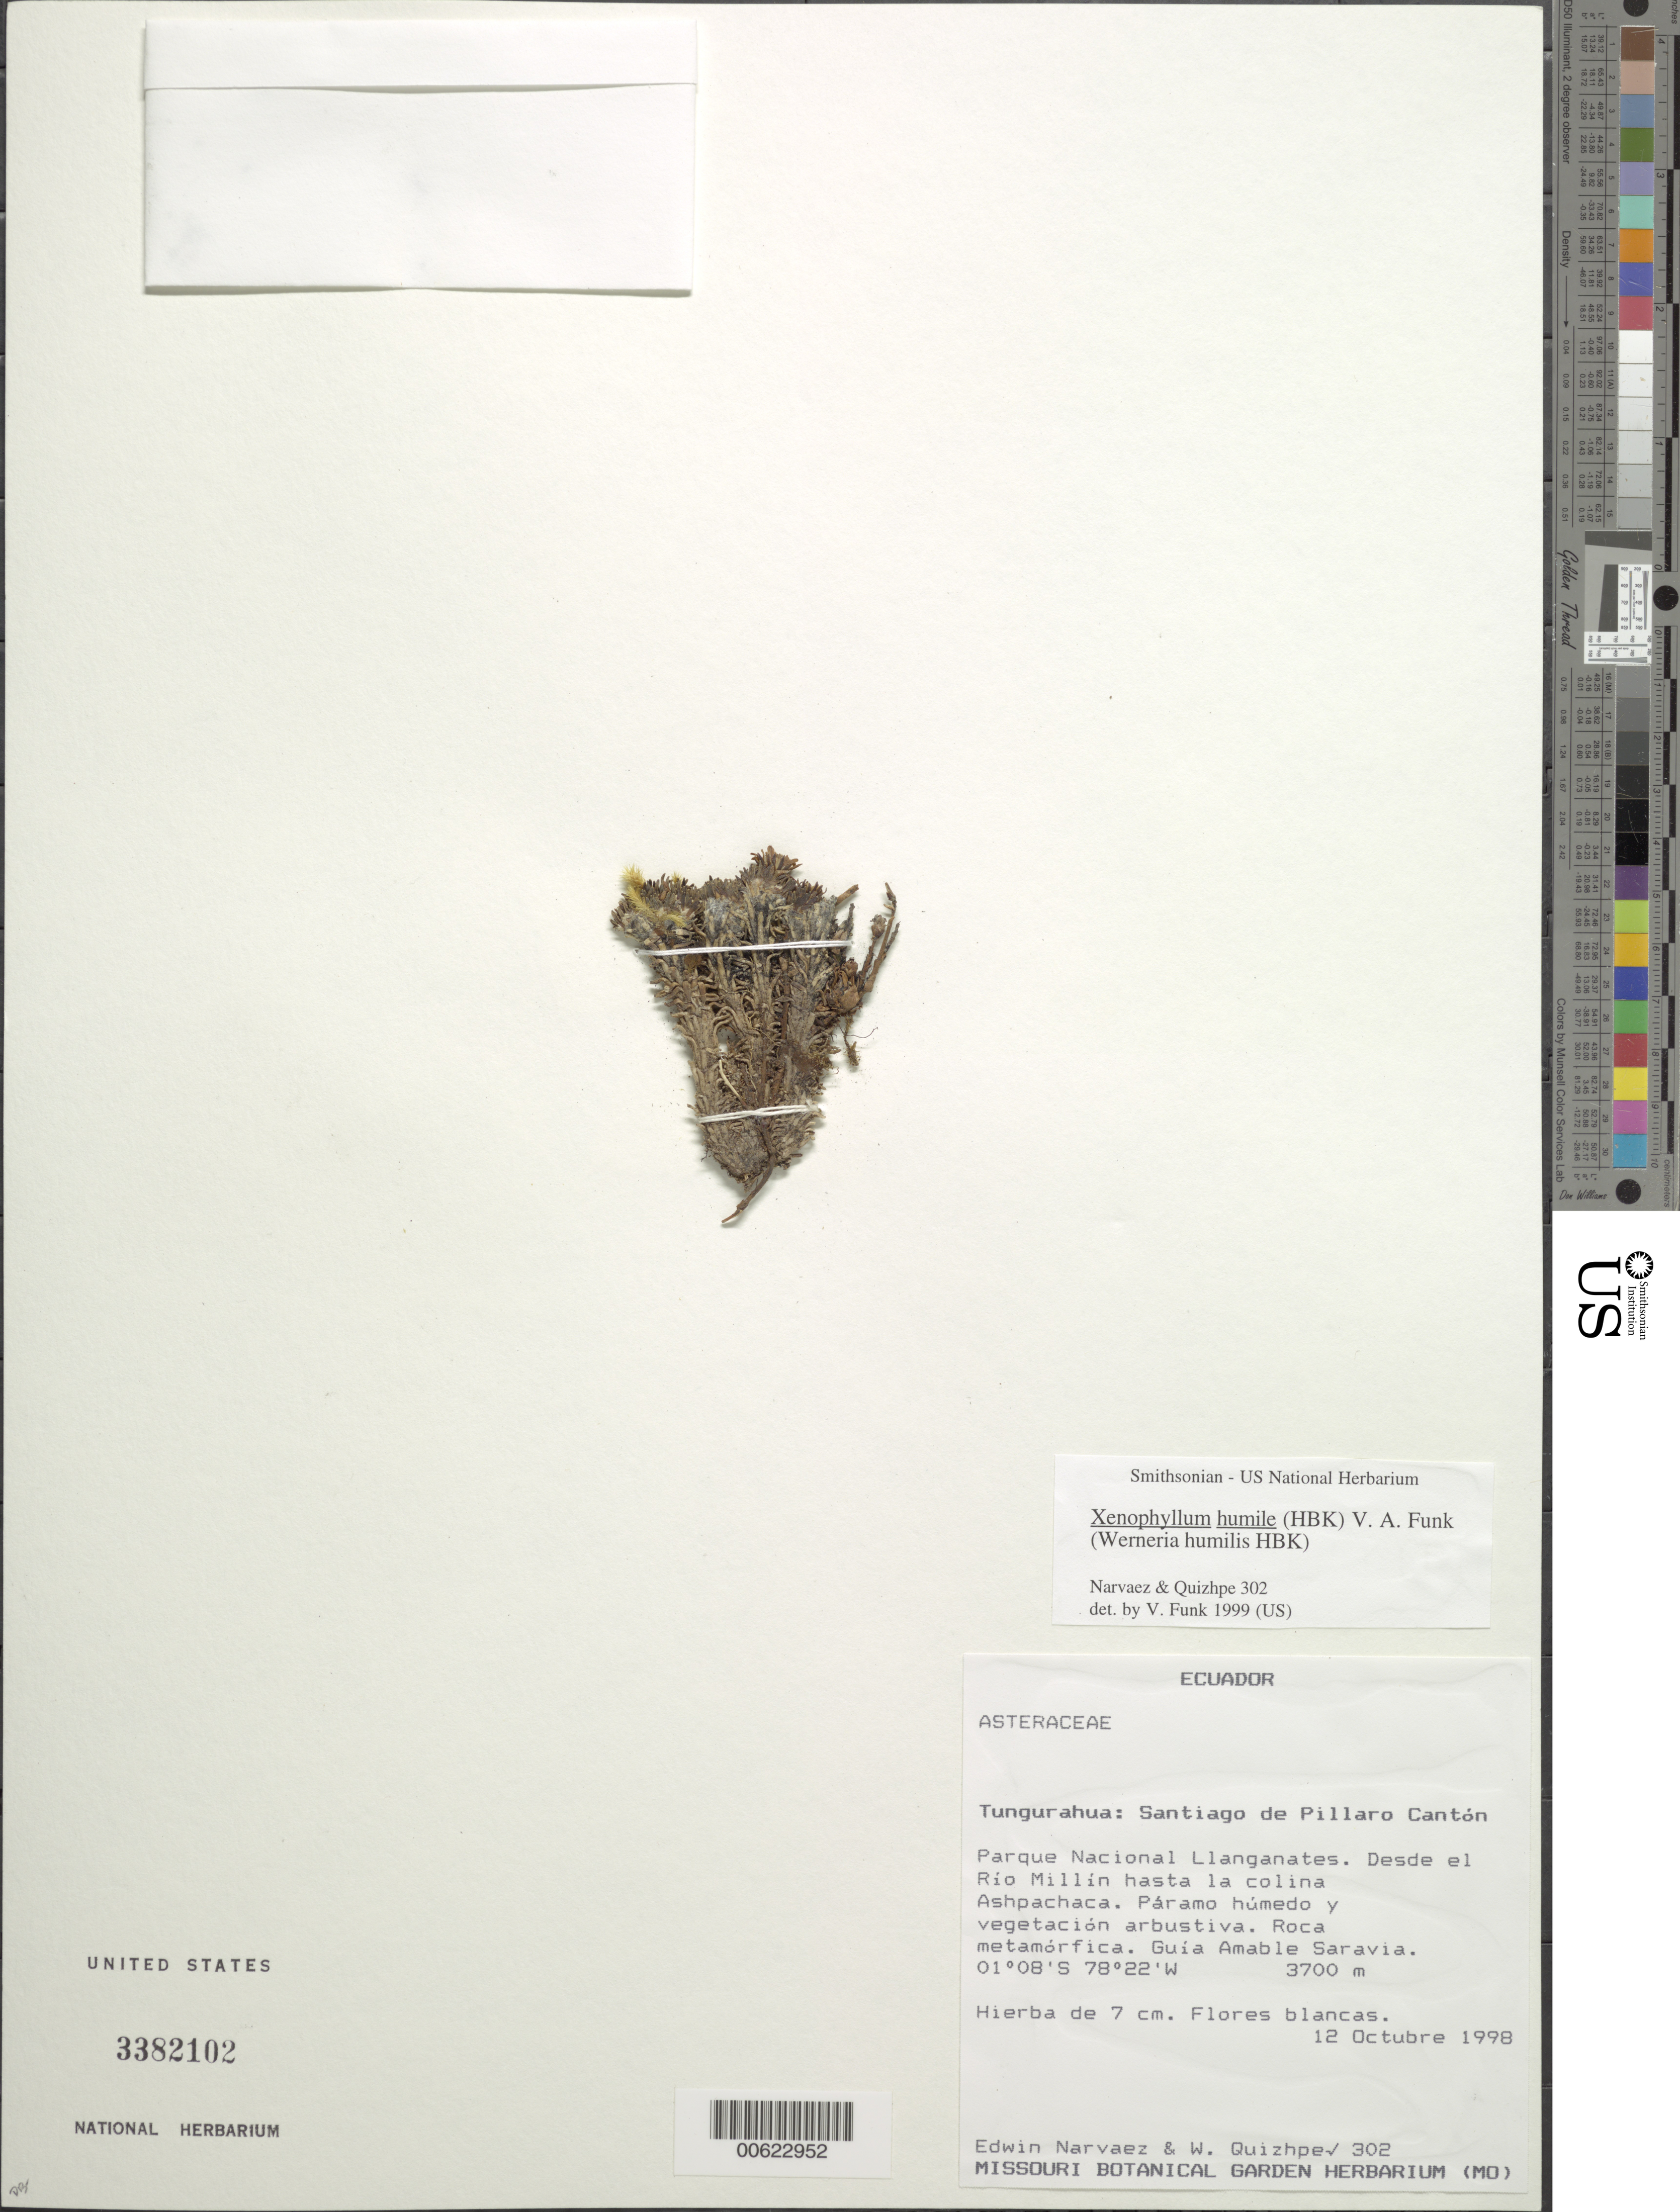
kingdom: Plantae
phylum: Tracheophyta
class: Magnoliopsida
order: Asterales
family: Asteraceae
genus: Xenophyllum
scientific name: Xenophyllum humile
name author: (Kunth) V.A. Funk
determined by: Funk, Vicki A., (BOT), Smithsonian Institution - National Museum of Natural History (UNITED STATES)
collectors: E. Narváez & W. Quizhpe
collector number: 302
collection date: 1998-10-12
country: Ecuador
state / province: Tungurahua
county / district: Santiago de Pillaro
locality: Parque Nacional Llanganates. Desde el Pio Millin hasta la colina Ashpachaca.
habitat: Paramo humedo; vegetacion arbustiva; roca metamorfica.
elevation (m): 3700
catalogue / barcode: US 3382102